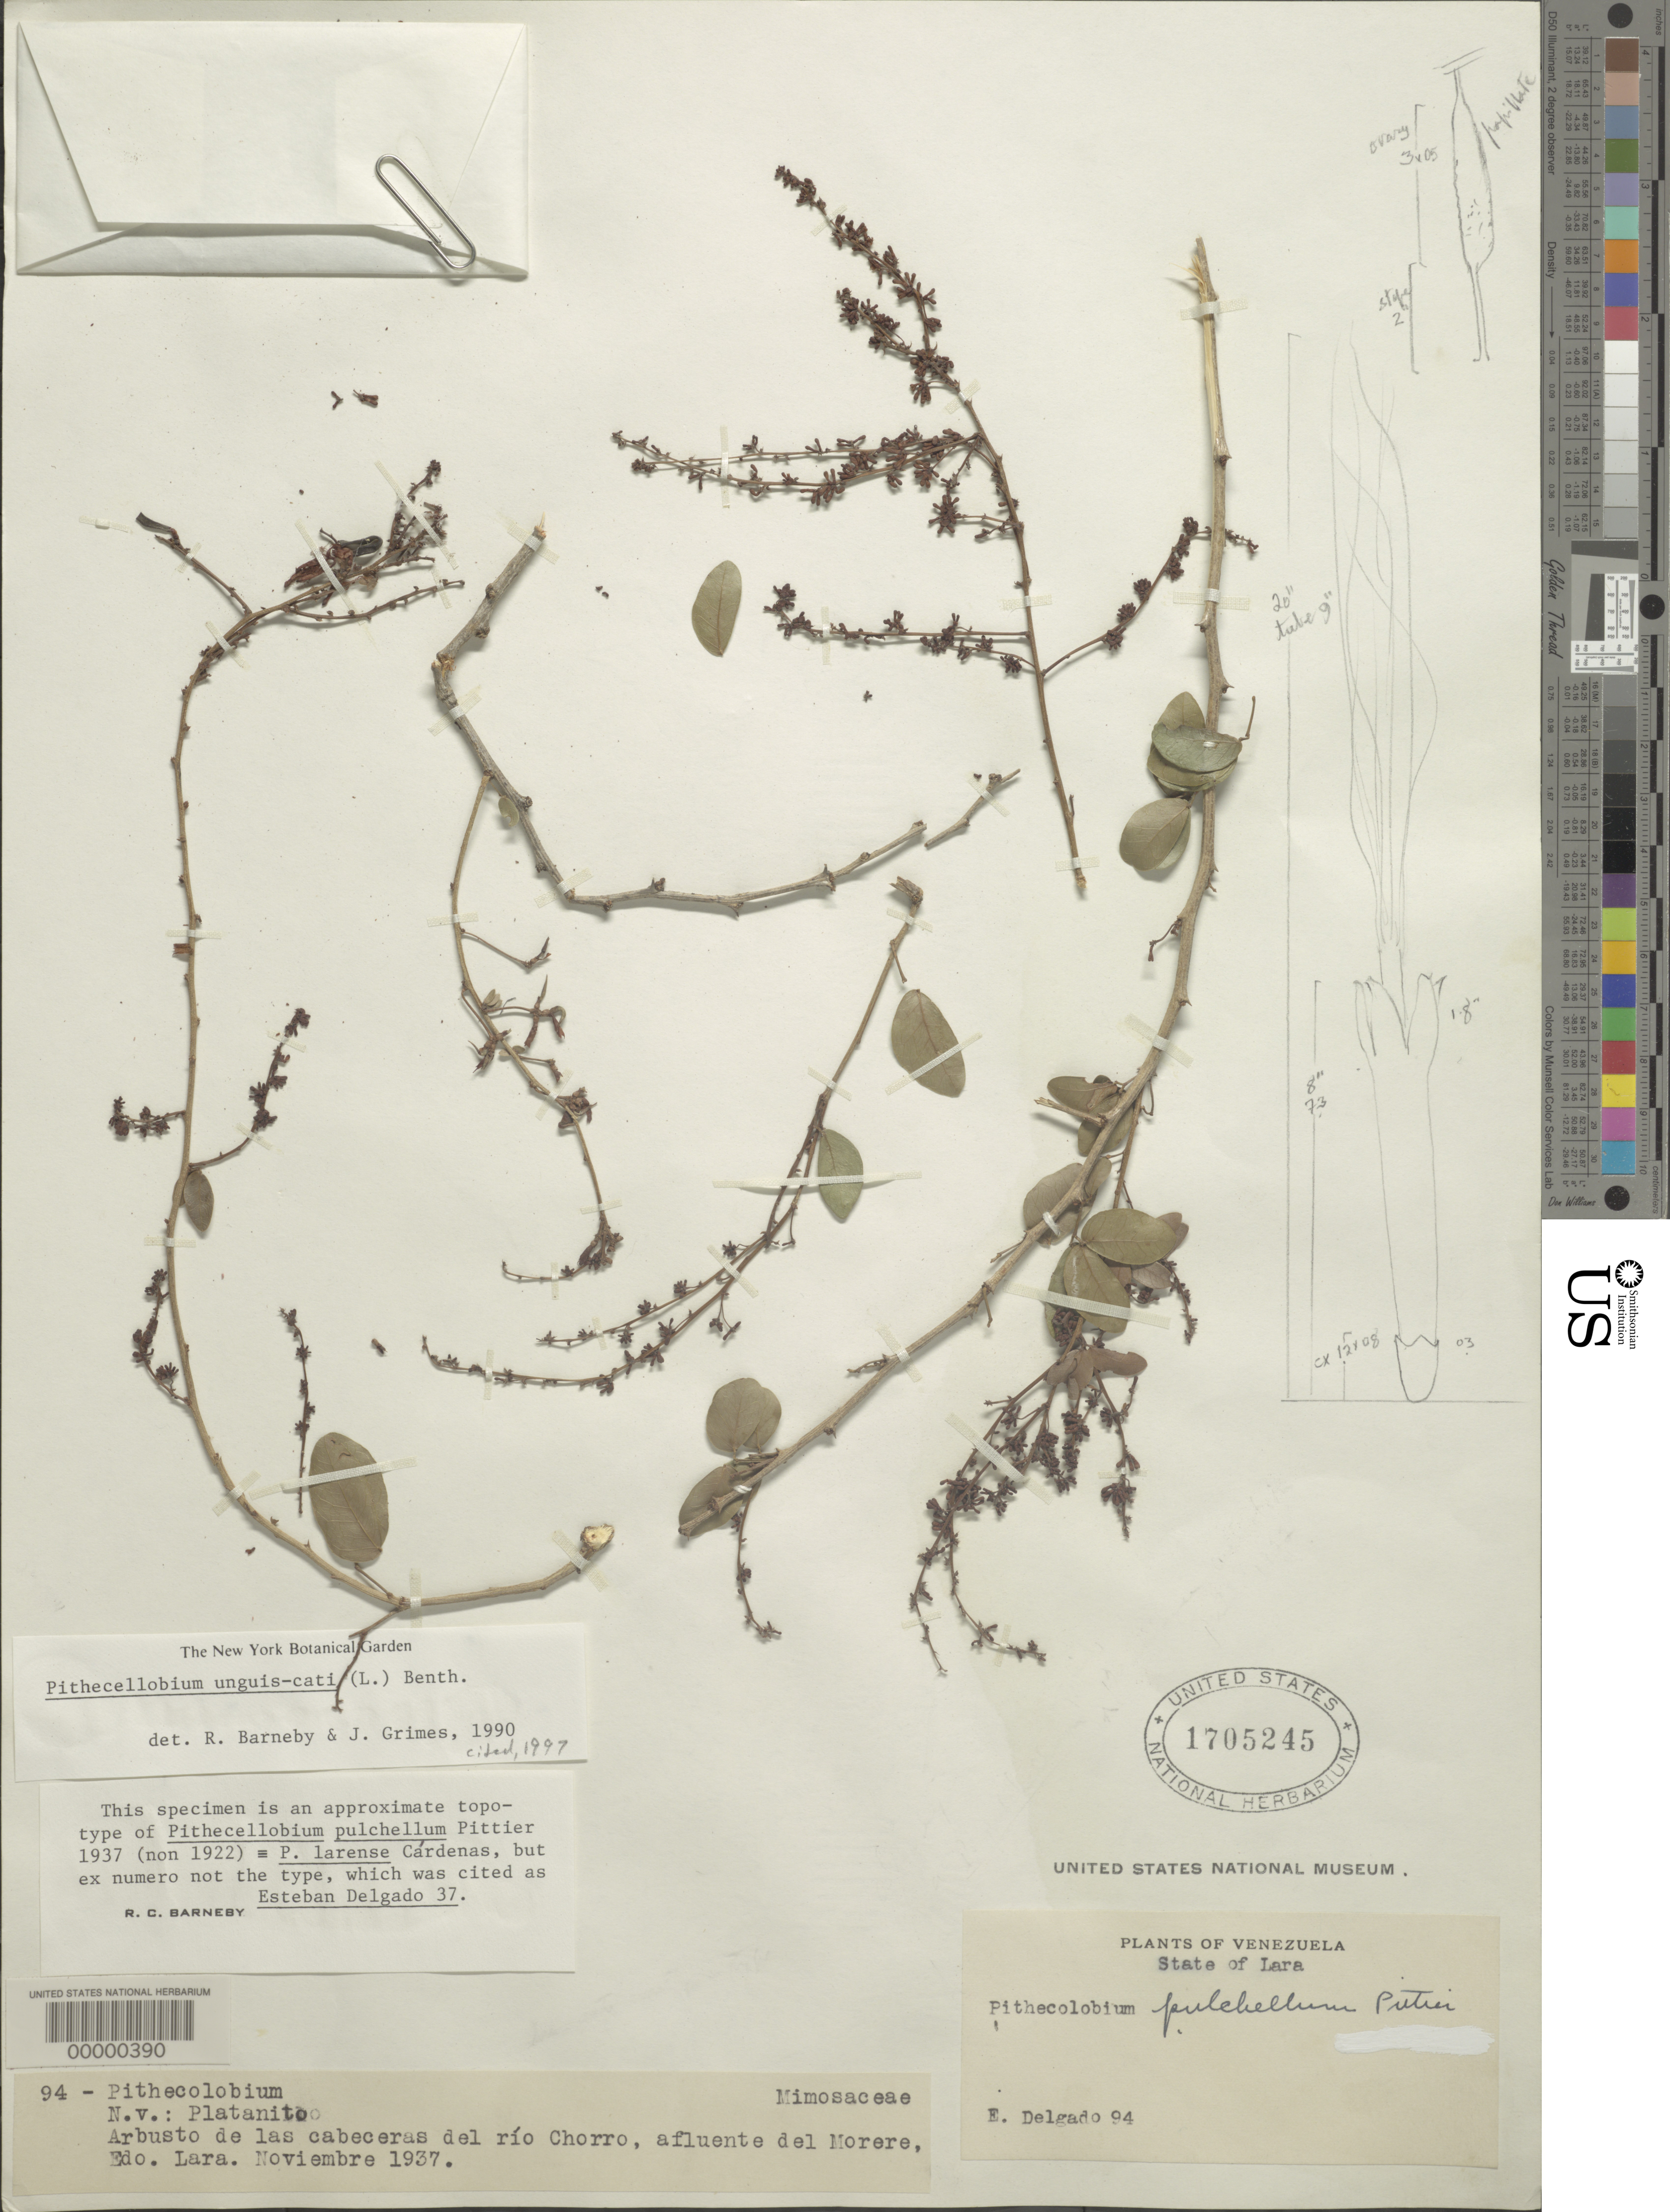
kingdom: Plantae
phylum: Tracheophyta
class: Magnoliopsida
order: Fabales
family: Fabaceae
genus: Pithecellobium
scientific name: Pithecellobium unguis-cati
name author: (L.) Benth.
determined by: Barneby, R. C.; Grimes, J. W.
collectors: E. Delgado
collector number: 94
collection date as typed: Nov 1937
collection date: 1937-11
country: Venezuela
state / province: Lara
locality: Rio chorro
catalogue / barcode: US 1705245